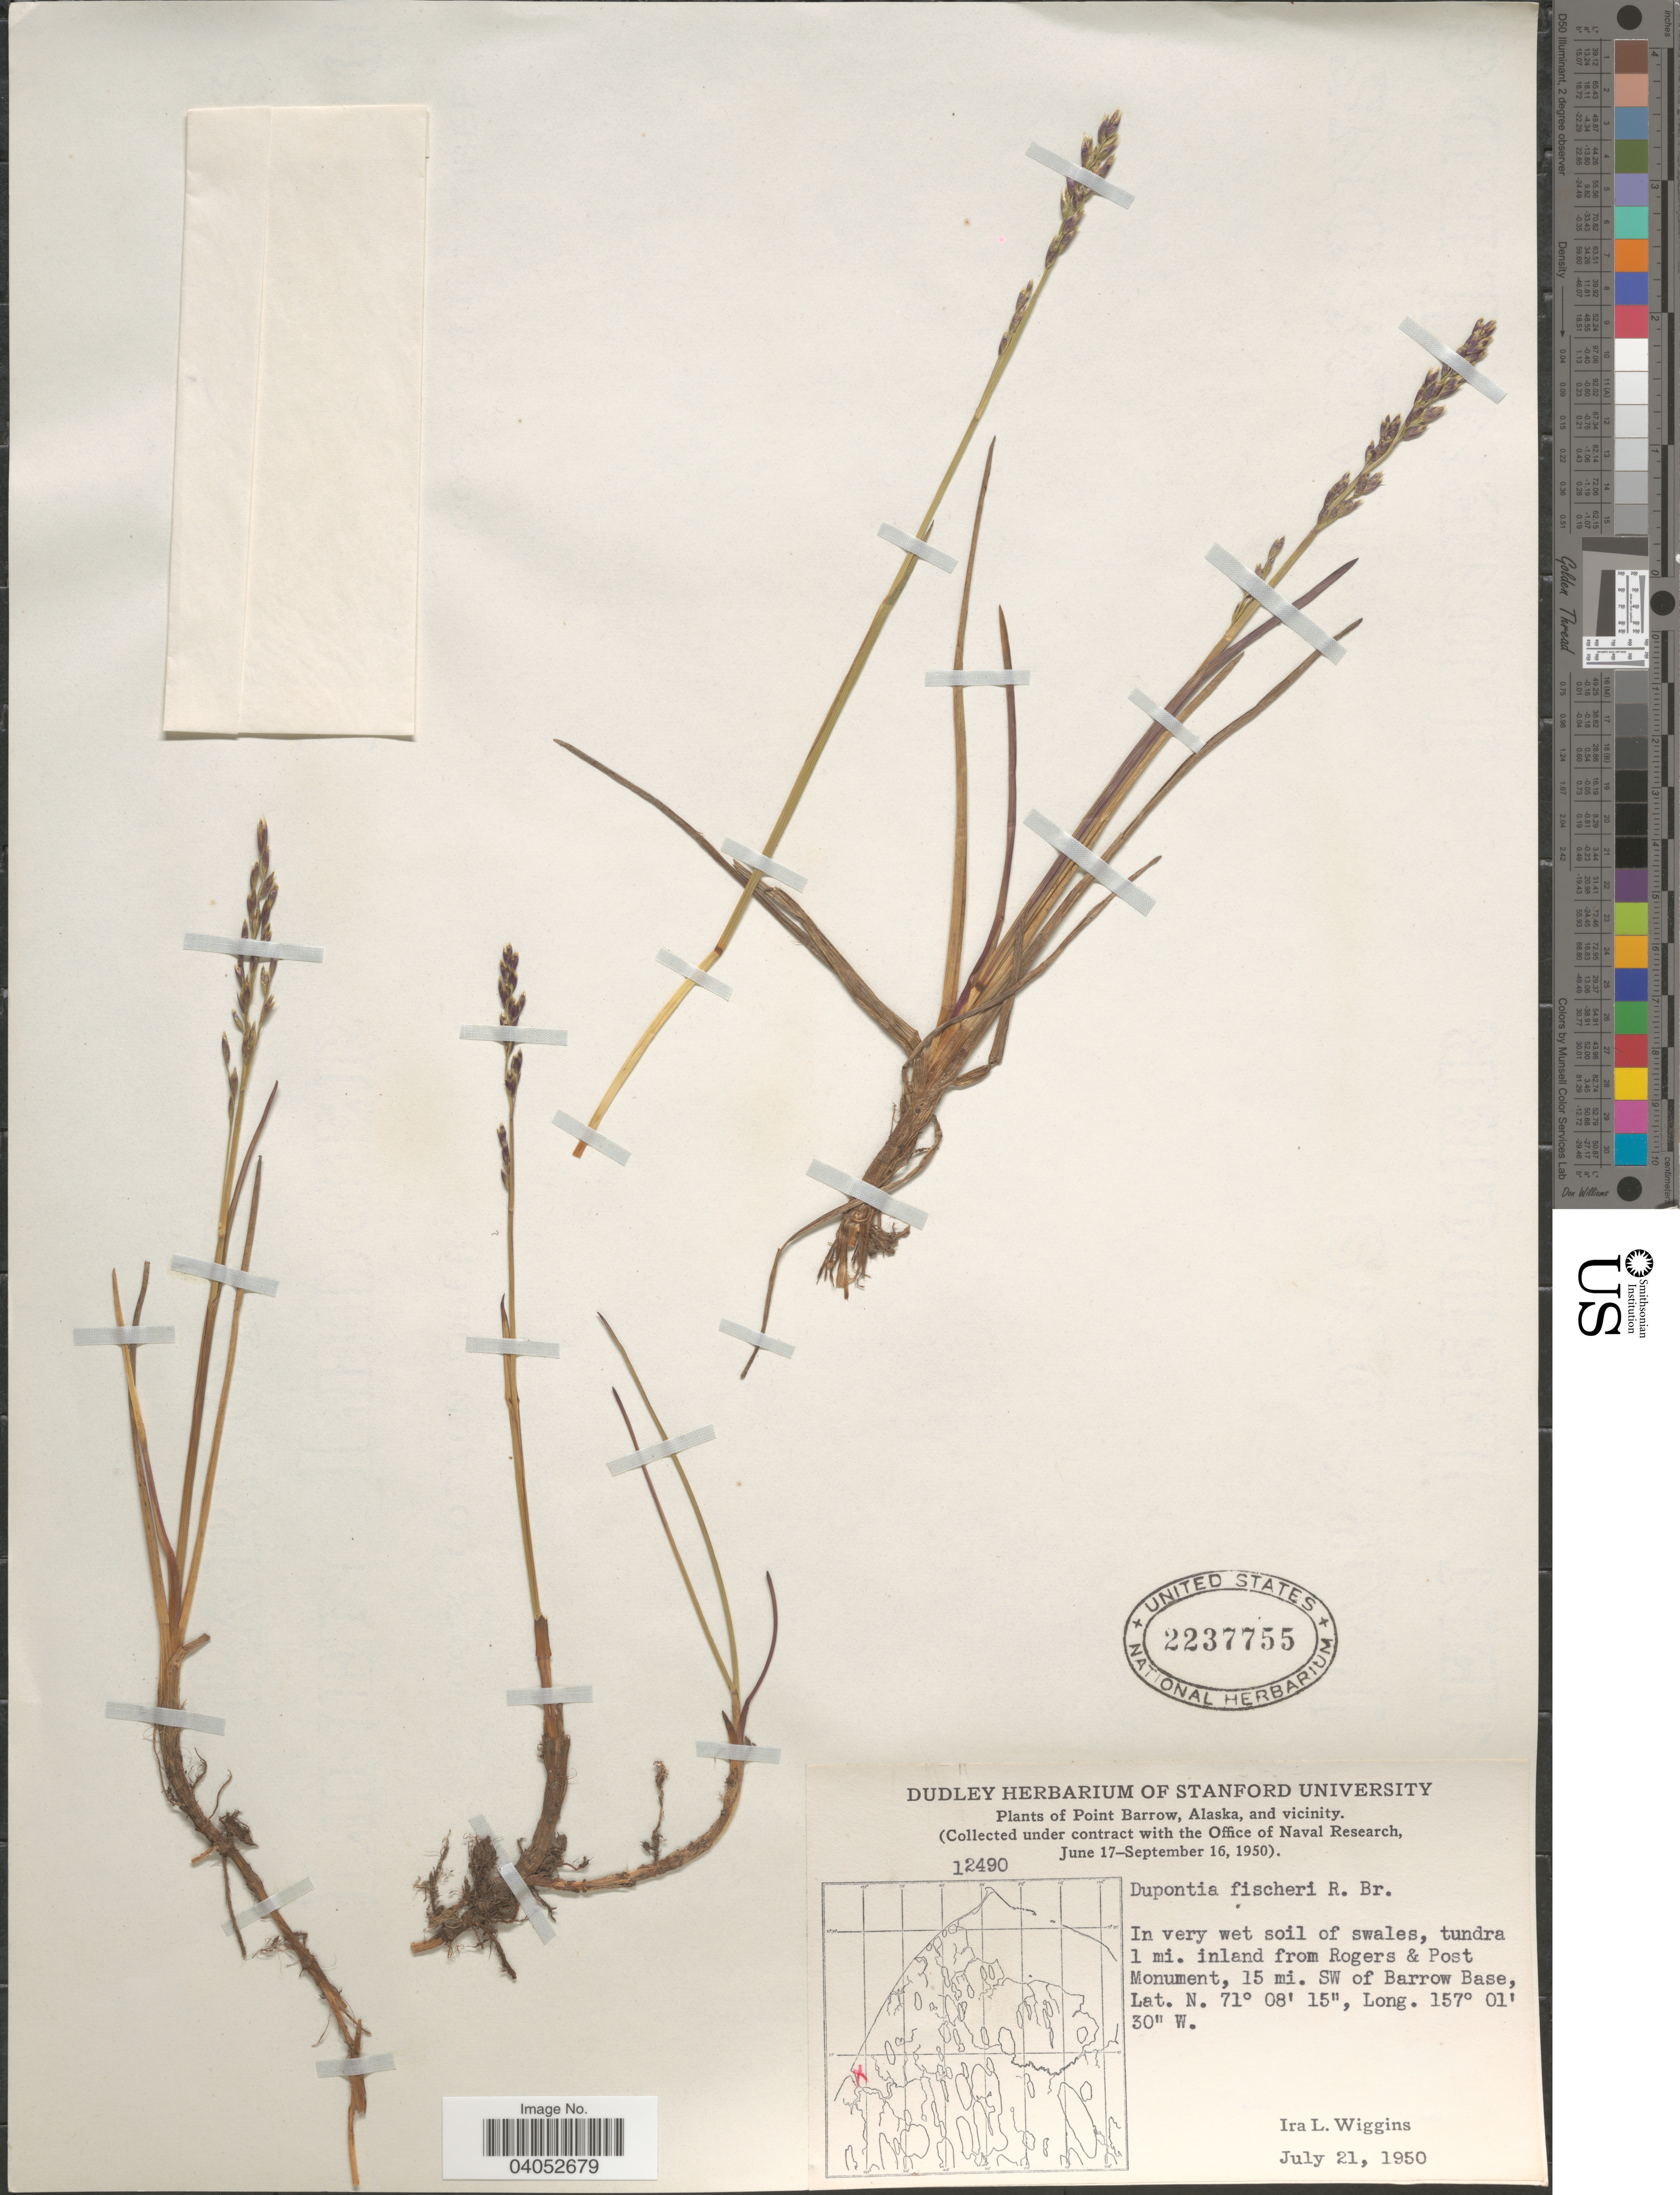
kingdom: Plantae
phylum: Tracheophyta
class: Liliopsida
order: Poales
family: Poaceae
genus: Dupontia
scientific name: Dupontia micrantha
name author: Holm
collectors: I. L. Wiggins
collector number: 12490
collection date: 1950-07-21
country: United States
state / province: Alaska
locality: Point Barrow and vicinity. Tundra 1 mi. inland from Rogers & Post Monument, 15 mi. SW of Barrow Base.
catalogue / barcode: US 2237755